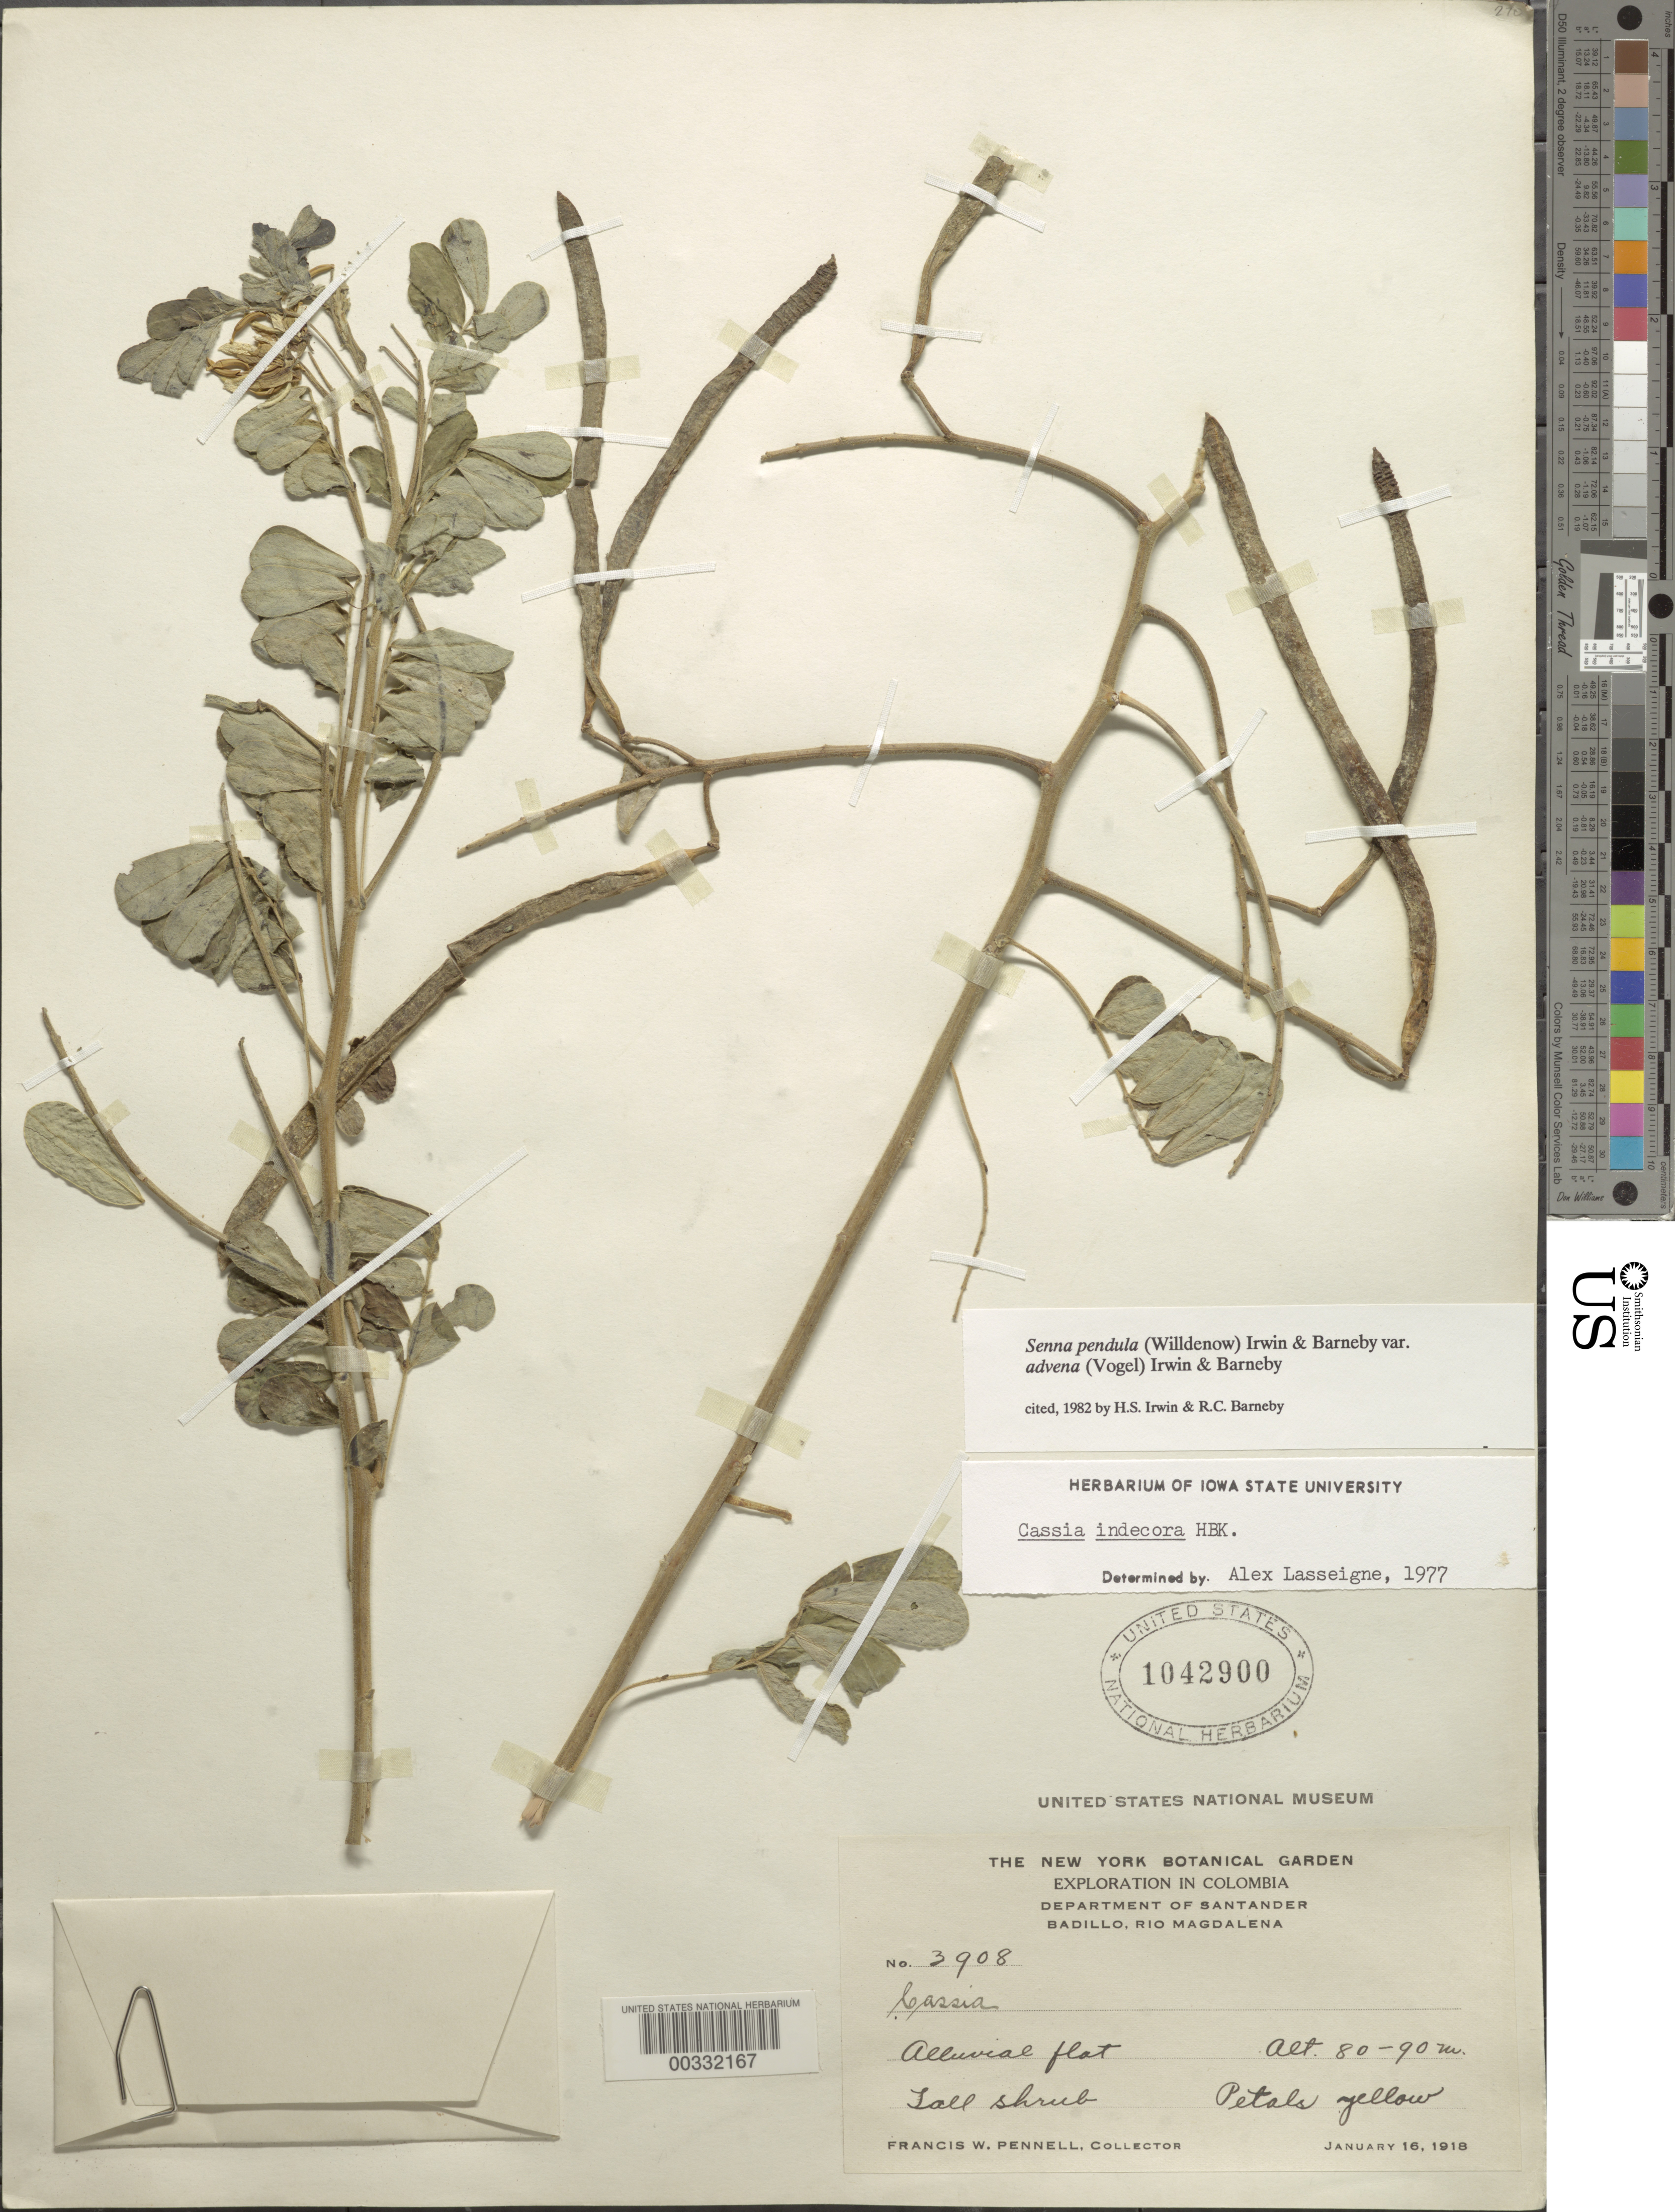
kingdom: Plantae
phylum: Tracheophyta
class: Magnoliopsida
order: Fabales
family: Fabaceae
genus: Senna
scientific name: Senna pendula var. advena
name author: (Vogel) H.S. Irwin & Barneby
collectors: F. W. Pennell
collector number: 3908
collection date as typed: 16 Jan 1918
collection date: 1918-01-16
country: Colombia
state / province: Santander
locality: Badillo, Rio Magdalena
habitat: Alluvial flat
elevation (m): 80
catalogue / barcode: US 1042900